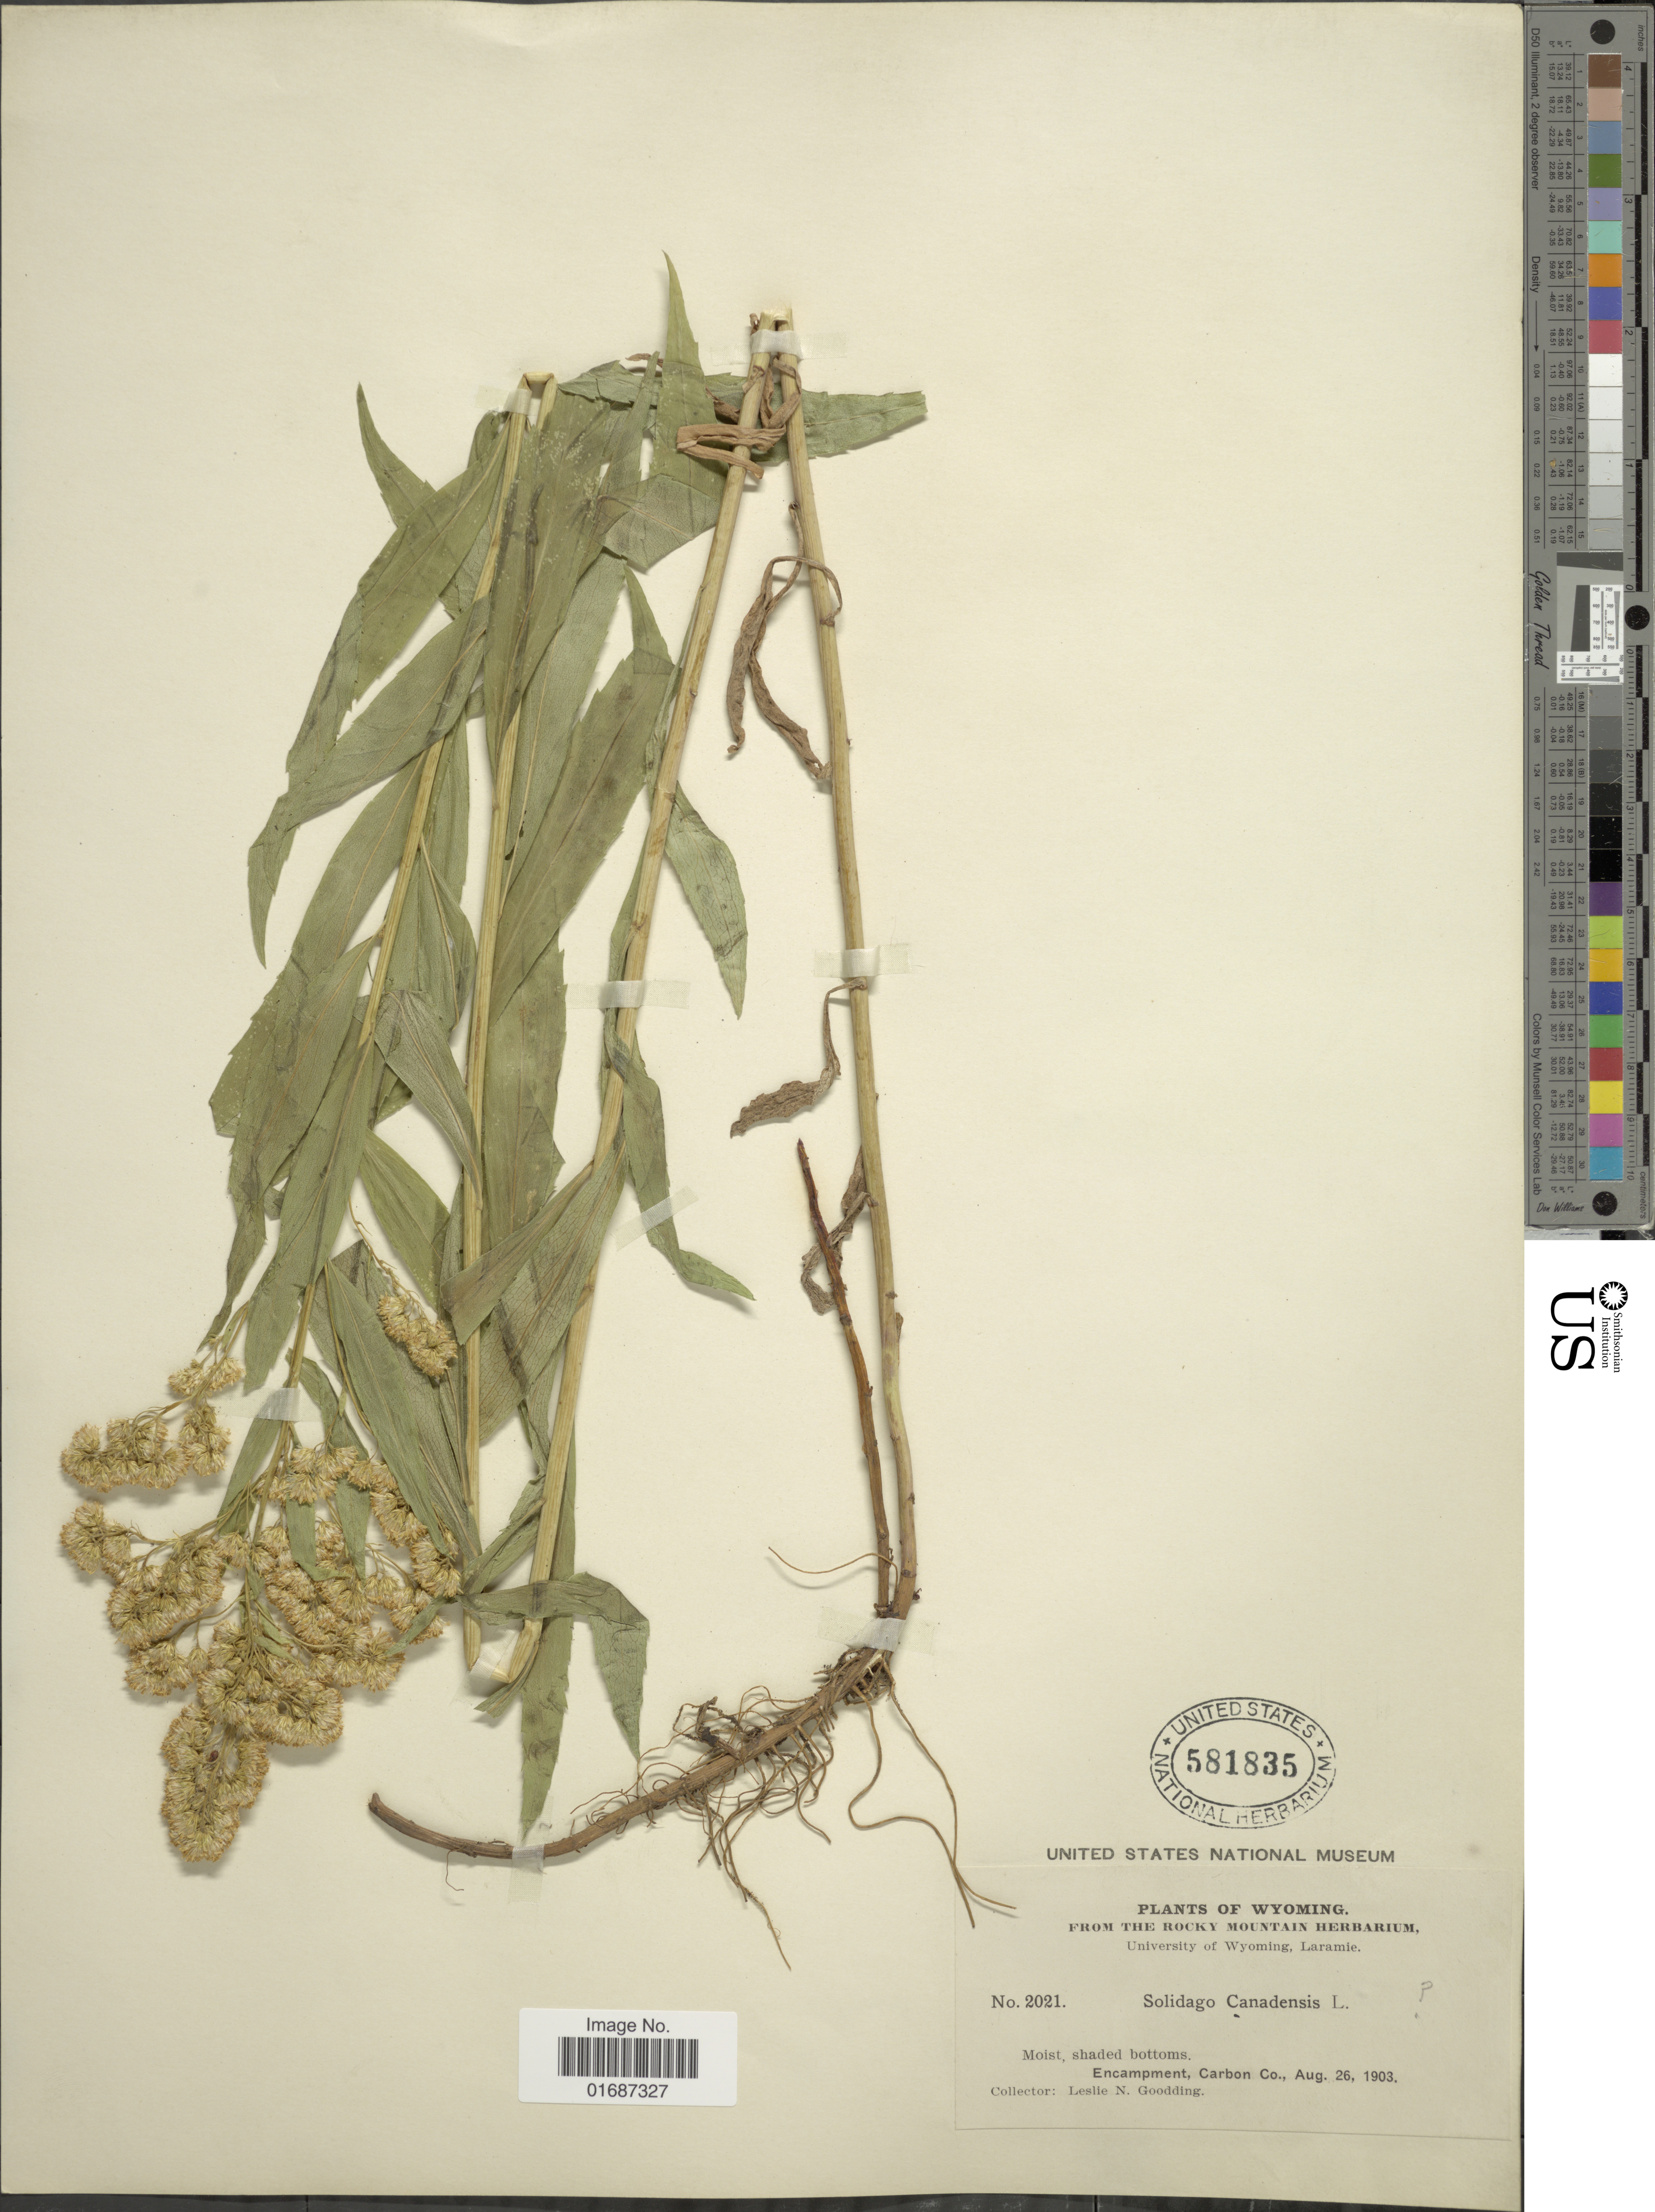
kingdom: Plantae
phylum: Tracheophyta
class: Magnoliopsida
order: Asterales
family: Asteraceae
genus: Solidago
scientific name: Solidago gigantea var. leiophylla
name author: Fernald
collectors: L. N. Goodding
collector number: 2021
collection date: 1903-08-26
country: United States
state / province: Wyoming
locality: Encampment, Carbon Co.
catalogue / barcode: US 581835